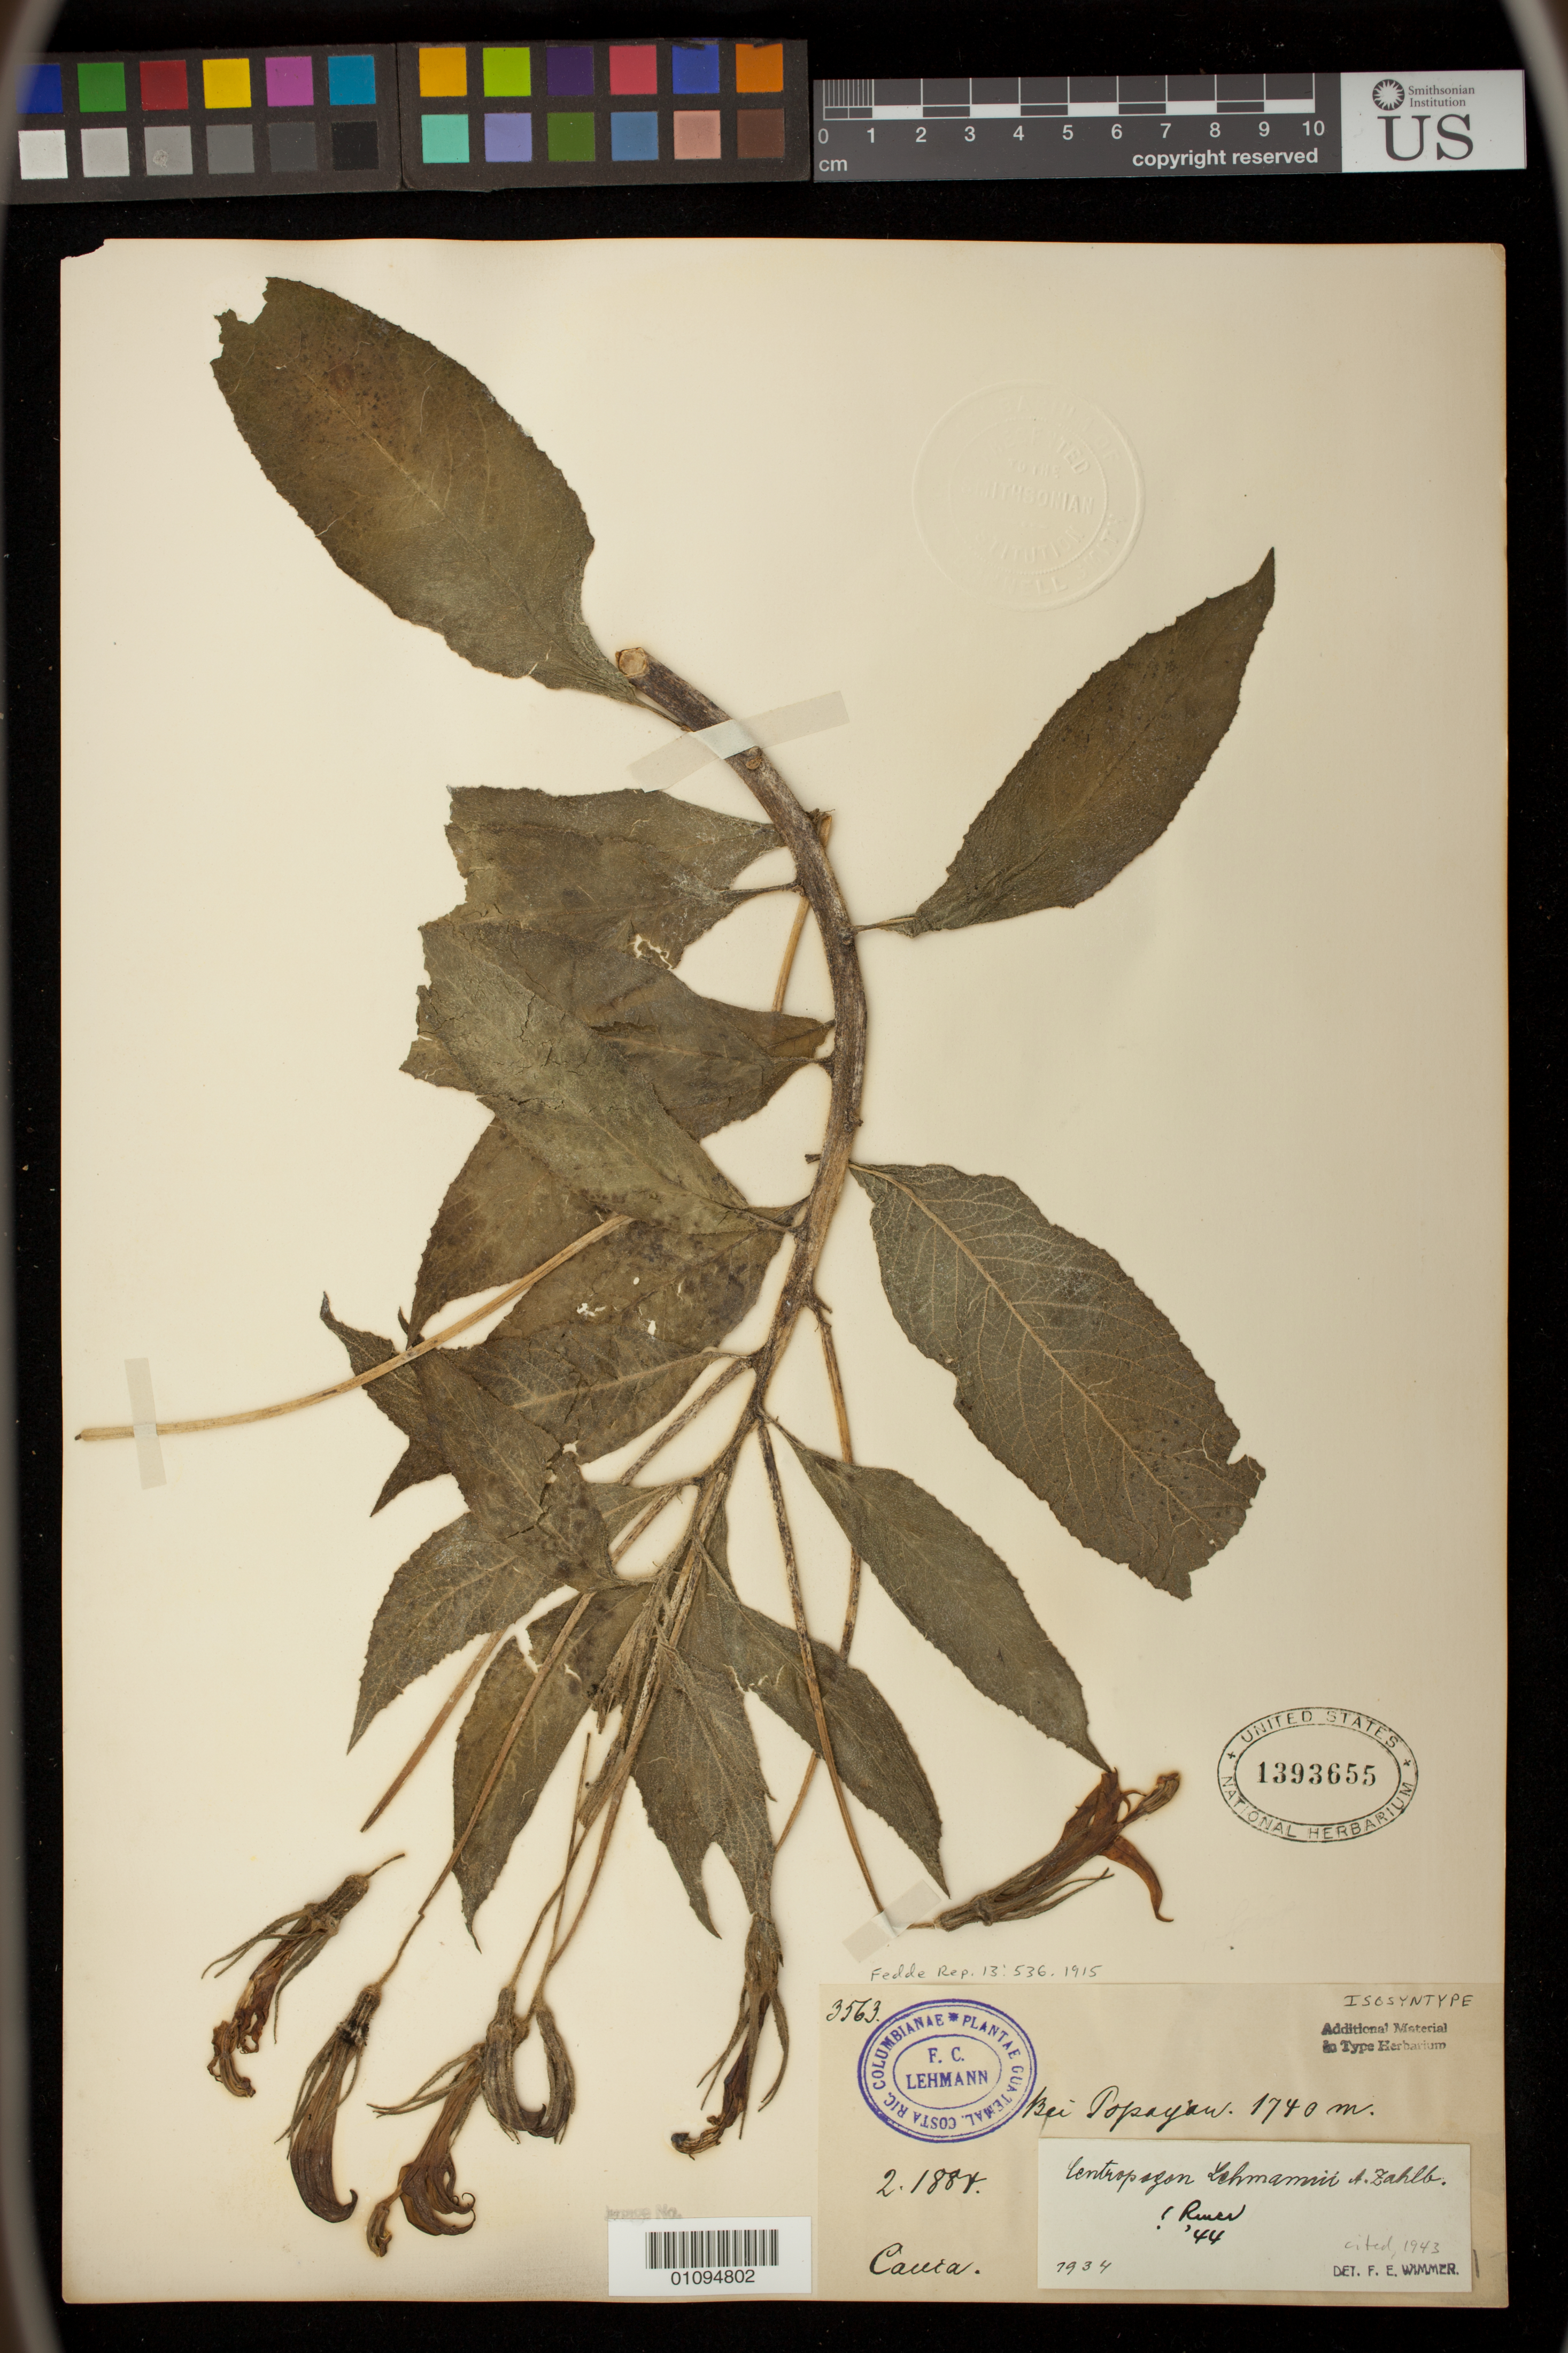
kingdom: Plantae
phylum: Tracheophyta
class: Magnoliopsida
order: Asterales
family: Campanulaceae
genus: Centropogon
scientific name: Centropogon lehmannii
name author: Zahlbr.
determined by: Wimmer, F. E.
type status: Syntype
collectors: F. C. Lehmann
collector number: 3563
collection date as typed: Feb 1884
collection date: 1884-02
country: Colombia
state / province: Cauca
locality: Popayan.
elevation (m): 1740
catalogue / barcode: US 1393655